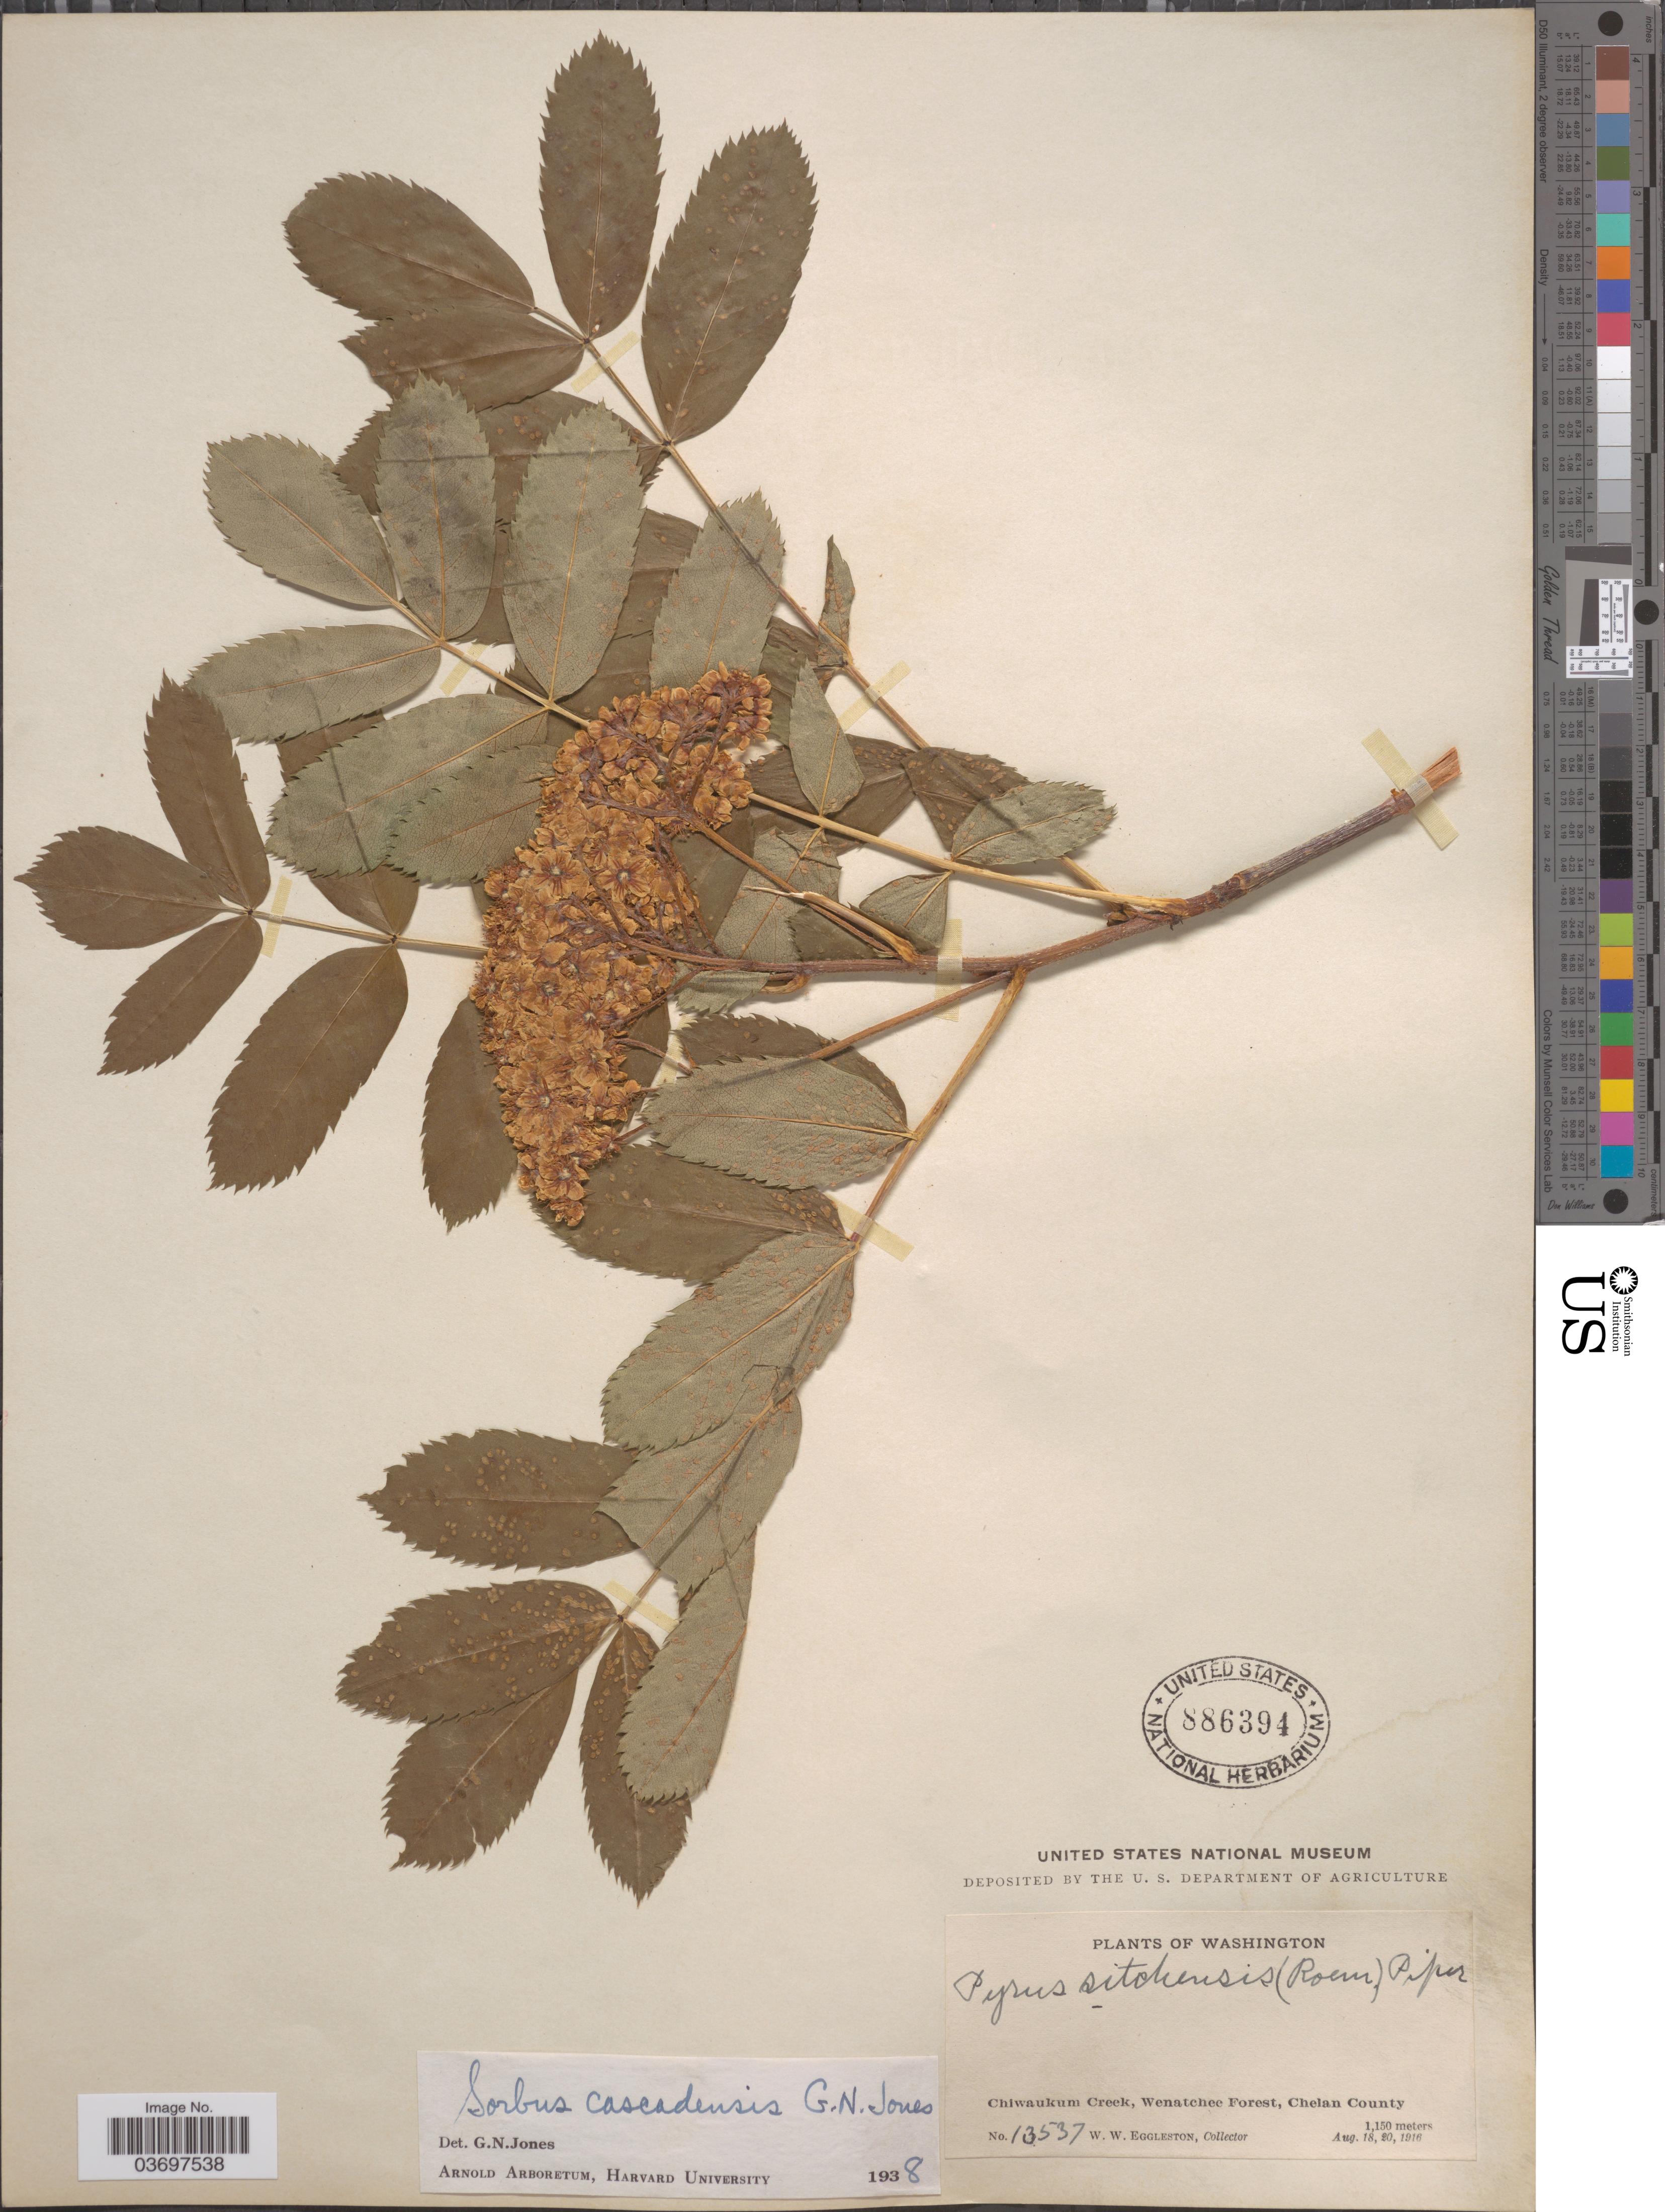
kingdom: Plantae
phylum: Tracheophyta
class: Magnoliopsida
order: Rosales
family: Rosaceae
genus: Sorbus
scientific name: Sorbus cascadensis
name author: G.N. Jones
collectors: W. W. Eggleston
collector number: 13537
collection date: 1916-08-18/1916-08-20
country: United States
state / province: Washington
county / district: Chelan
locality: Chiwaukum Creek, Wenatchee Forest, Chelan County.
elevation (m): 1150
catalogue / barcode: US 886394